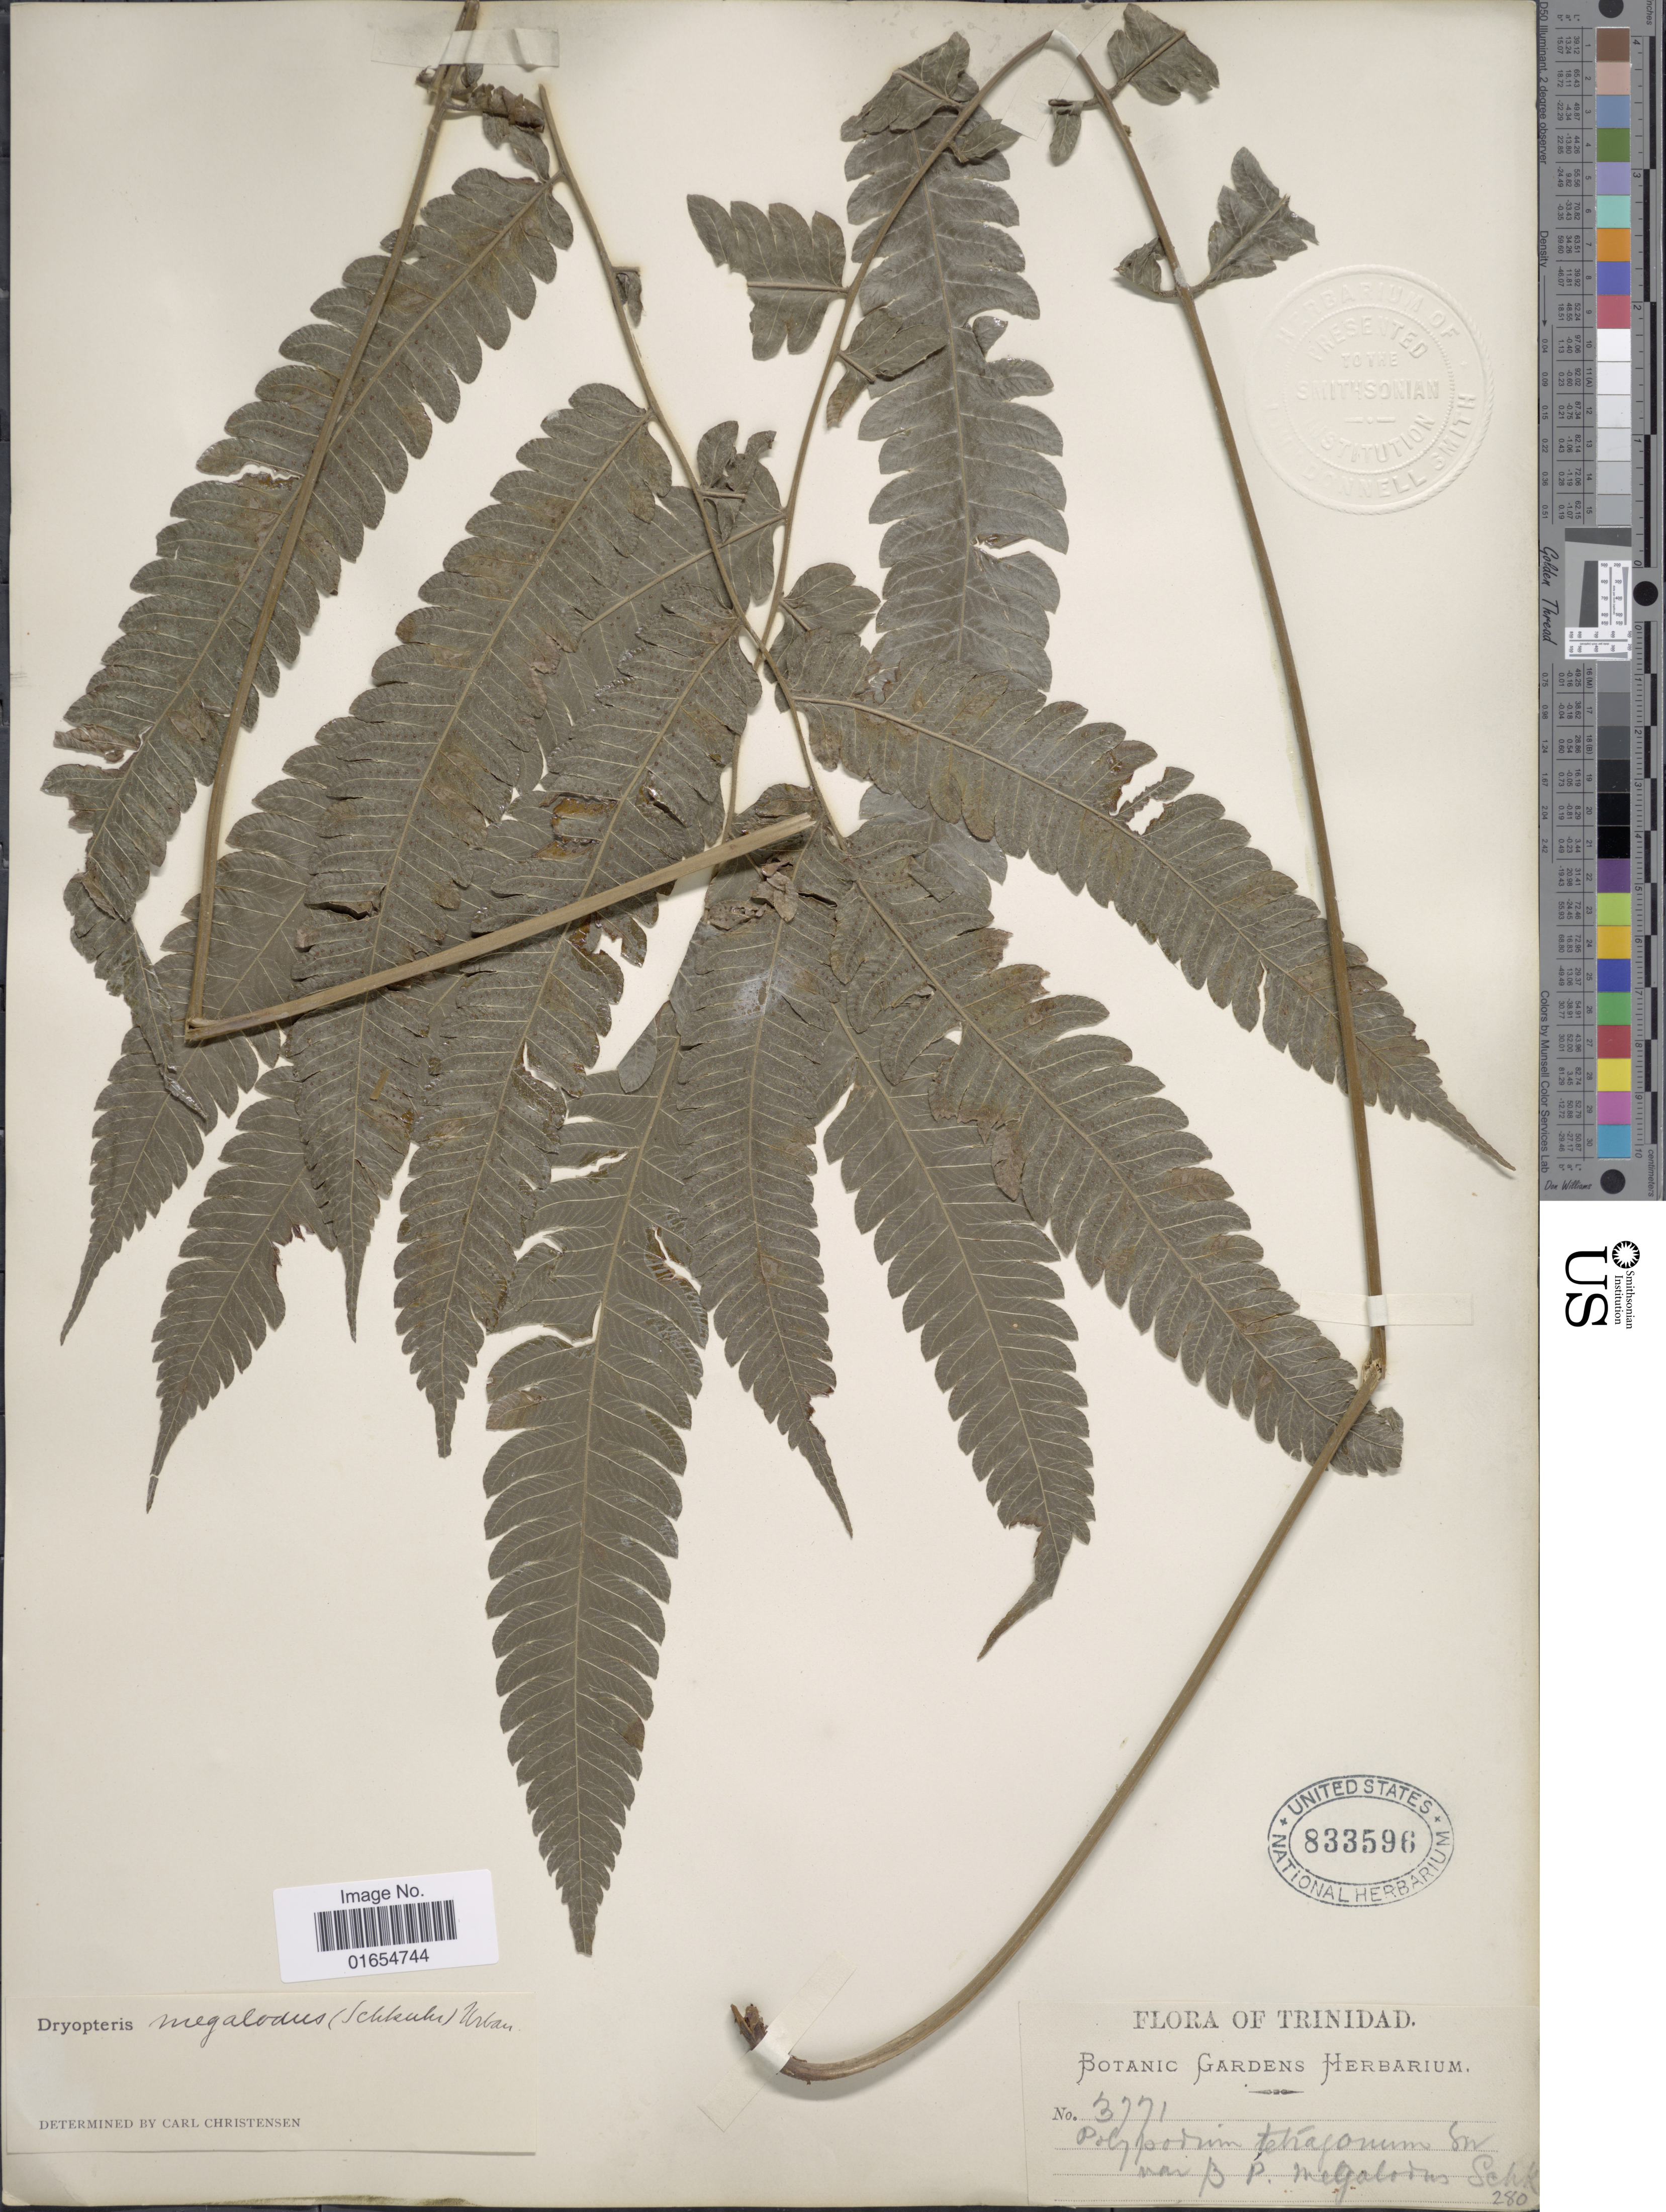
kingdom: Plantae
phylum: Tracheophyta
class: Polypodiopsida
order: Polypodiales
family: Thelypteridaceae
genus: Goniopteris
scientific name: Goniopteris pennata (Poir.) comb. nov., ined 2015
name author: (Poir.)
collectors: Botanic Gardens Herbarium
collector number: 3771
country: Trinidad and Tobago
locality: Trinidad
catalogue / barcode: US 833596